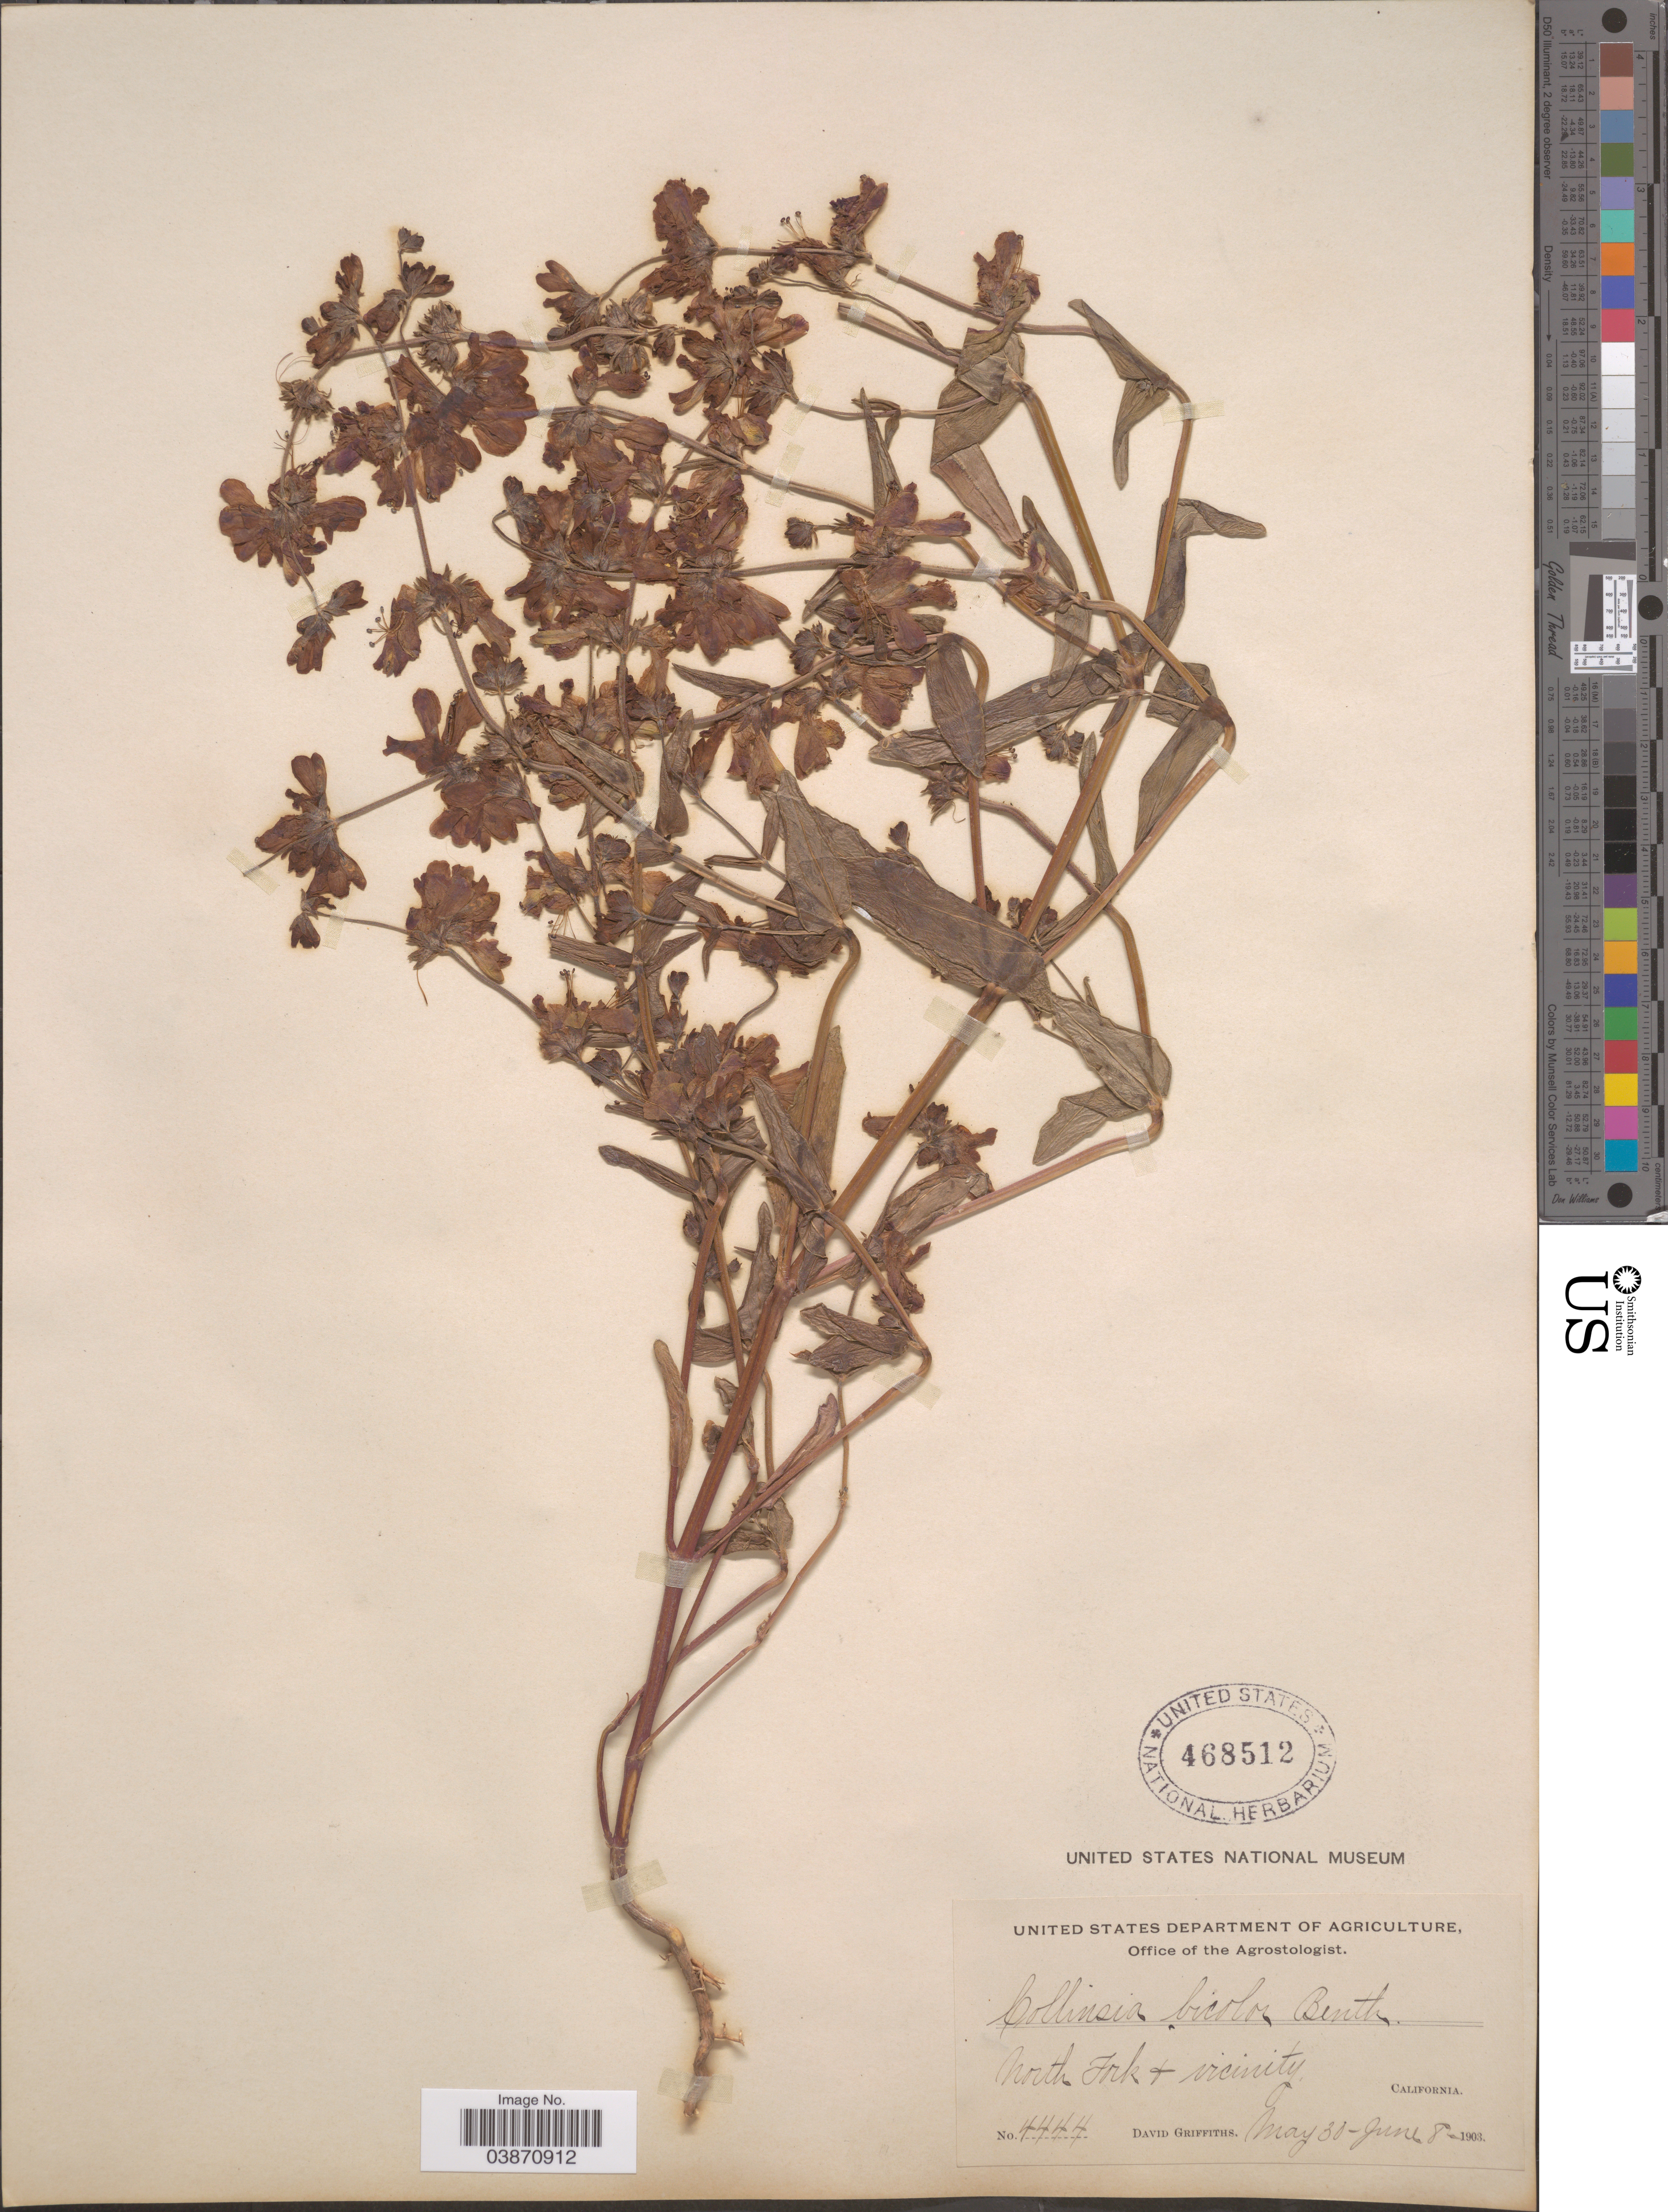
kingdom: Plantae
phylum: Tracheophyta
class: Magnoliopsida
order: Lamiales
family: Plantaginaceae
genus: Collinsia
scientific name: Collinsia bicolor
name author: Raf.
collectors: D. Griffiths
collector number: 4444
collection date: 1903-05-30/1903-06-08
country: United States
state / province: California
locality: North Fork & Vicinity.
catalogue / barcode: US 468512